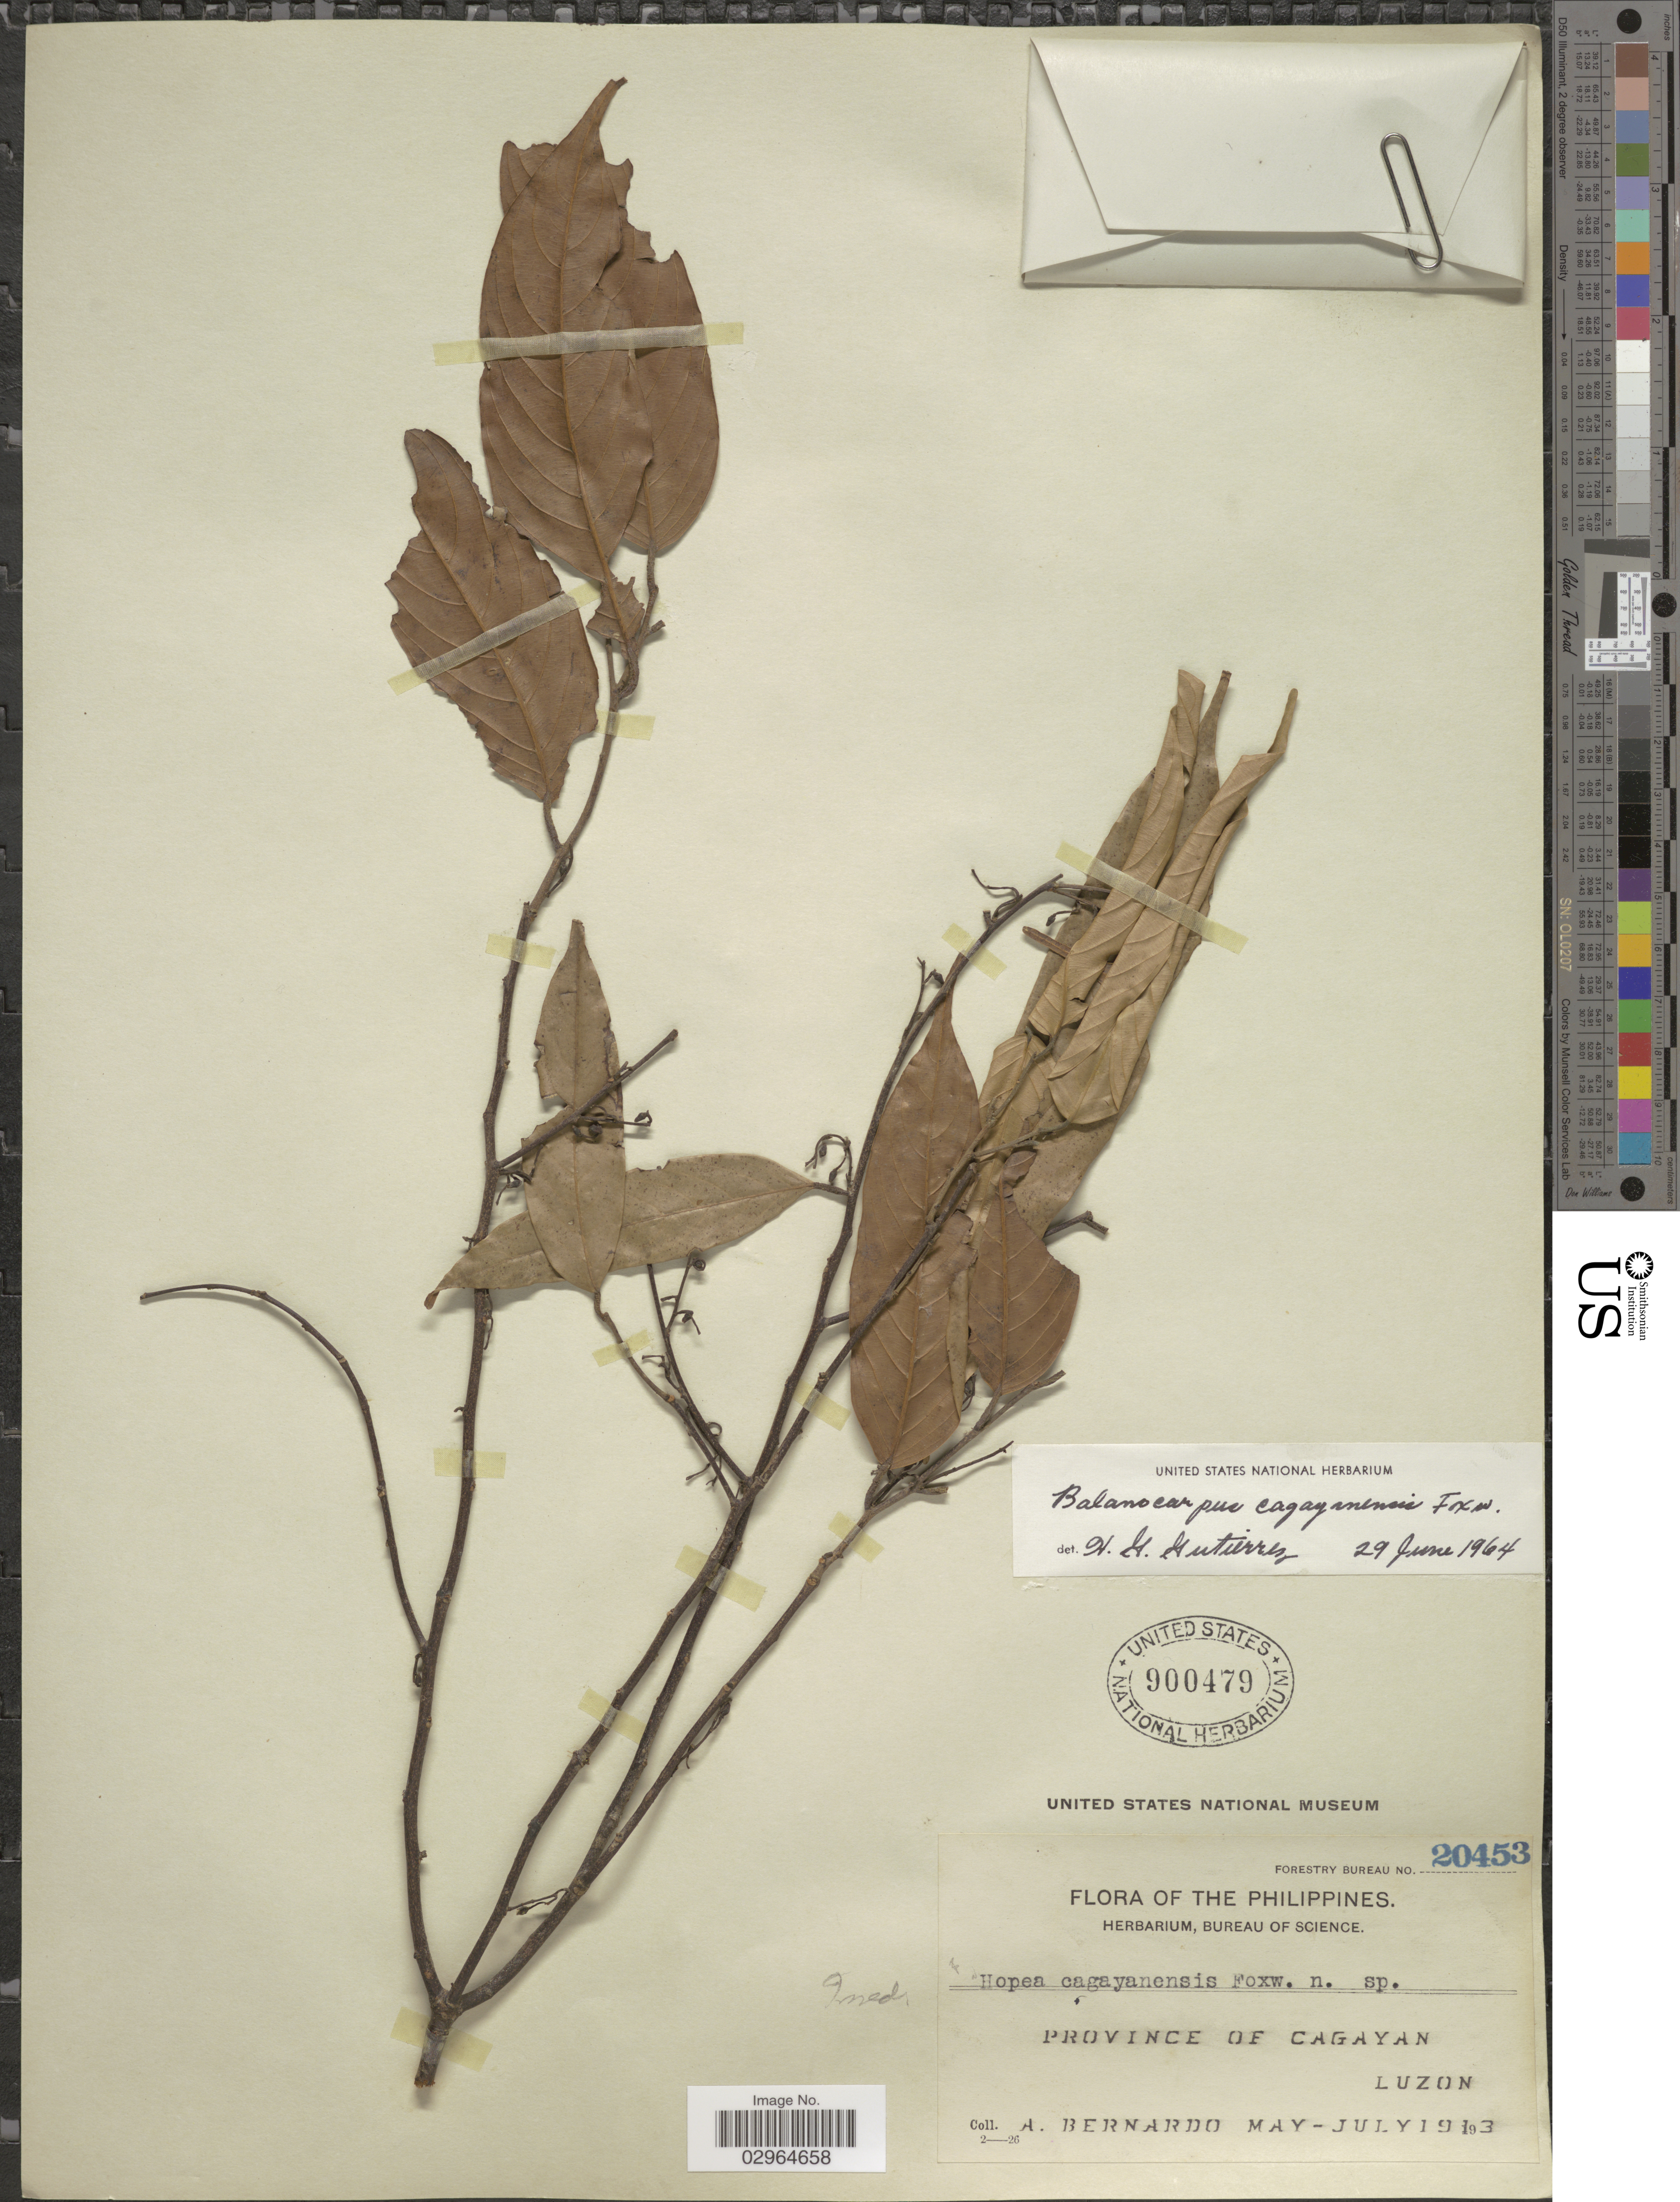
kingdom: Plantae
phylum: Tracheophyta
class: Magnoliopsida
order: Malvales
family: Dipterocarpaceae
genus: Hopea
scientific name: Hopea cagayanensis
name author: (Foxw.) Slooten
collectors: A. Bernardo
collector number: Forestry Bureau 20453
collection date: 1913-05/1913-07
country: Philippines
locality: Province of Cagayan. Luzon.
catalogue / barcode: US 900479